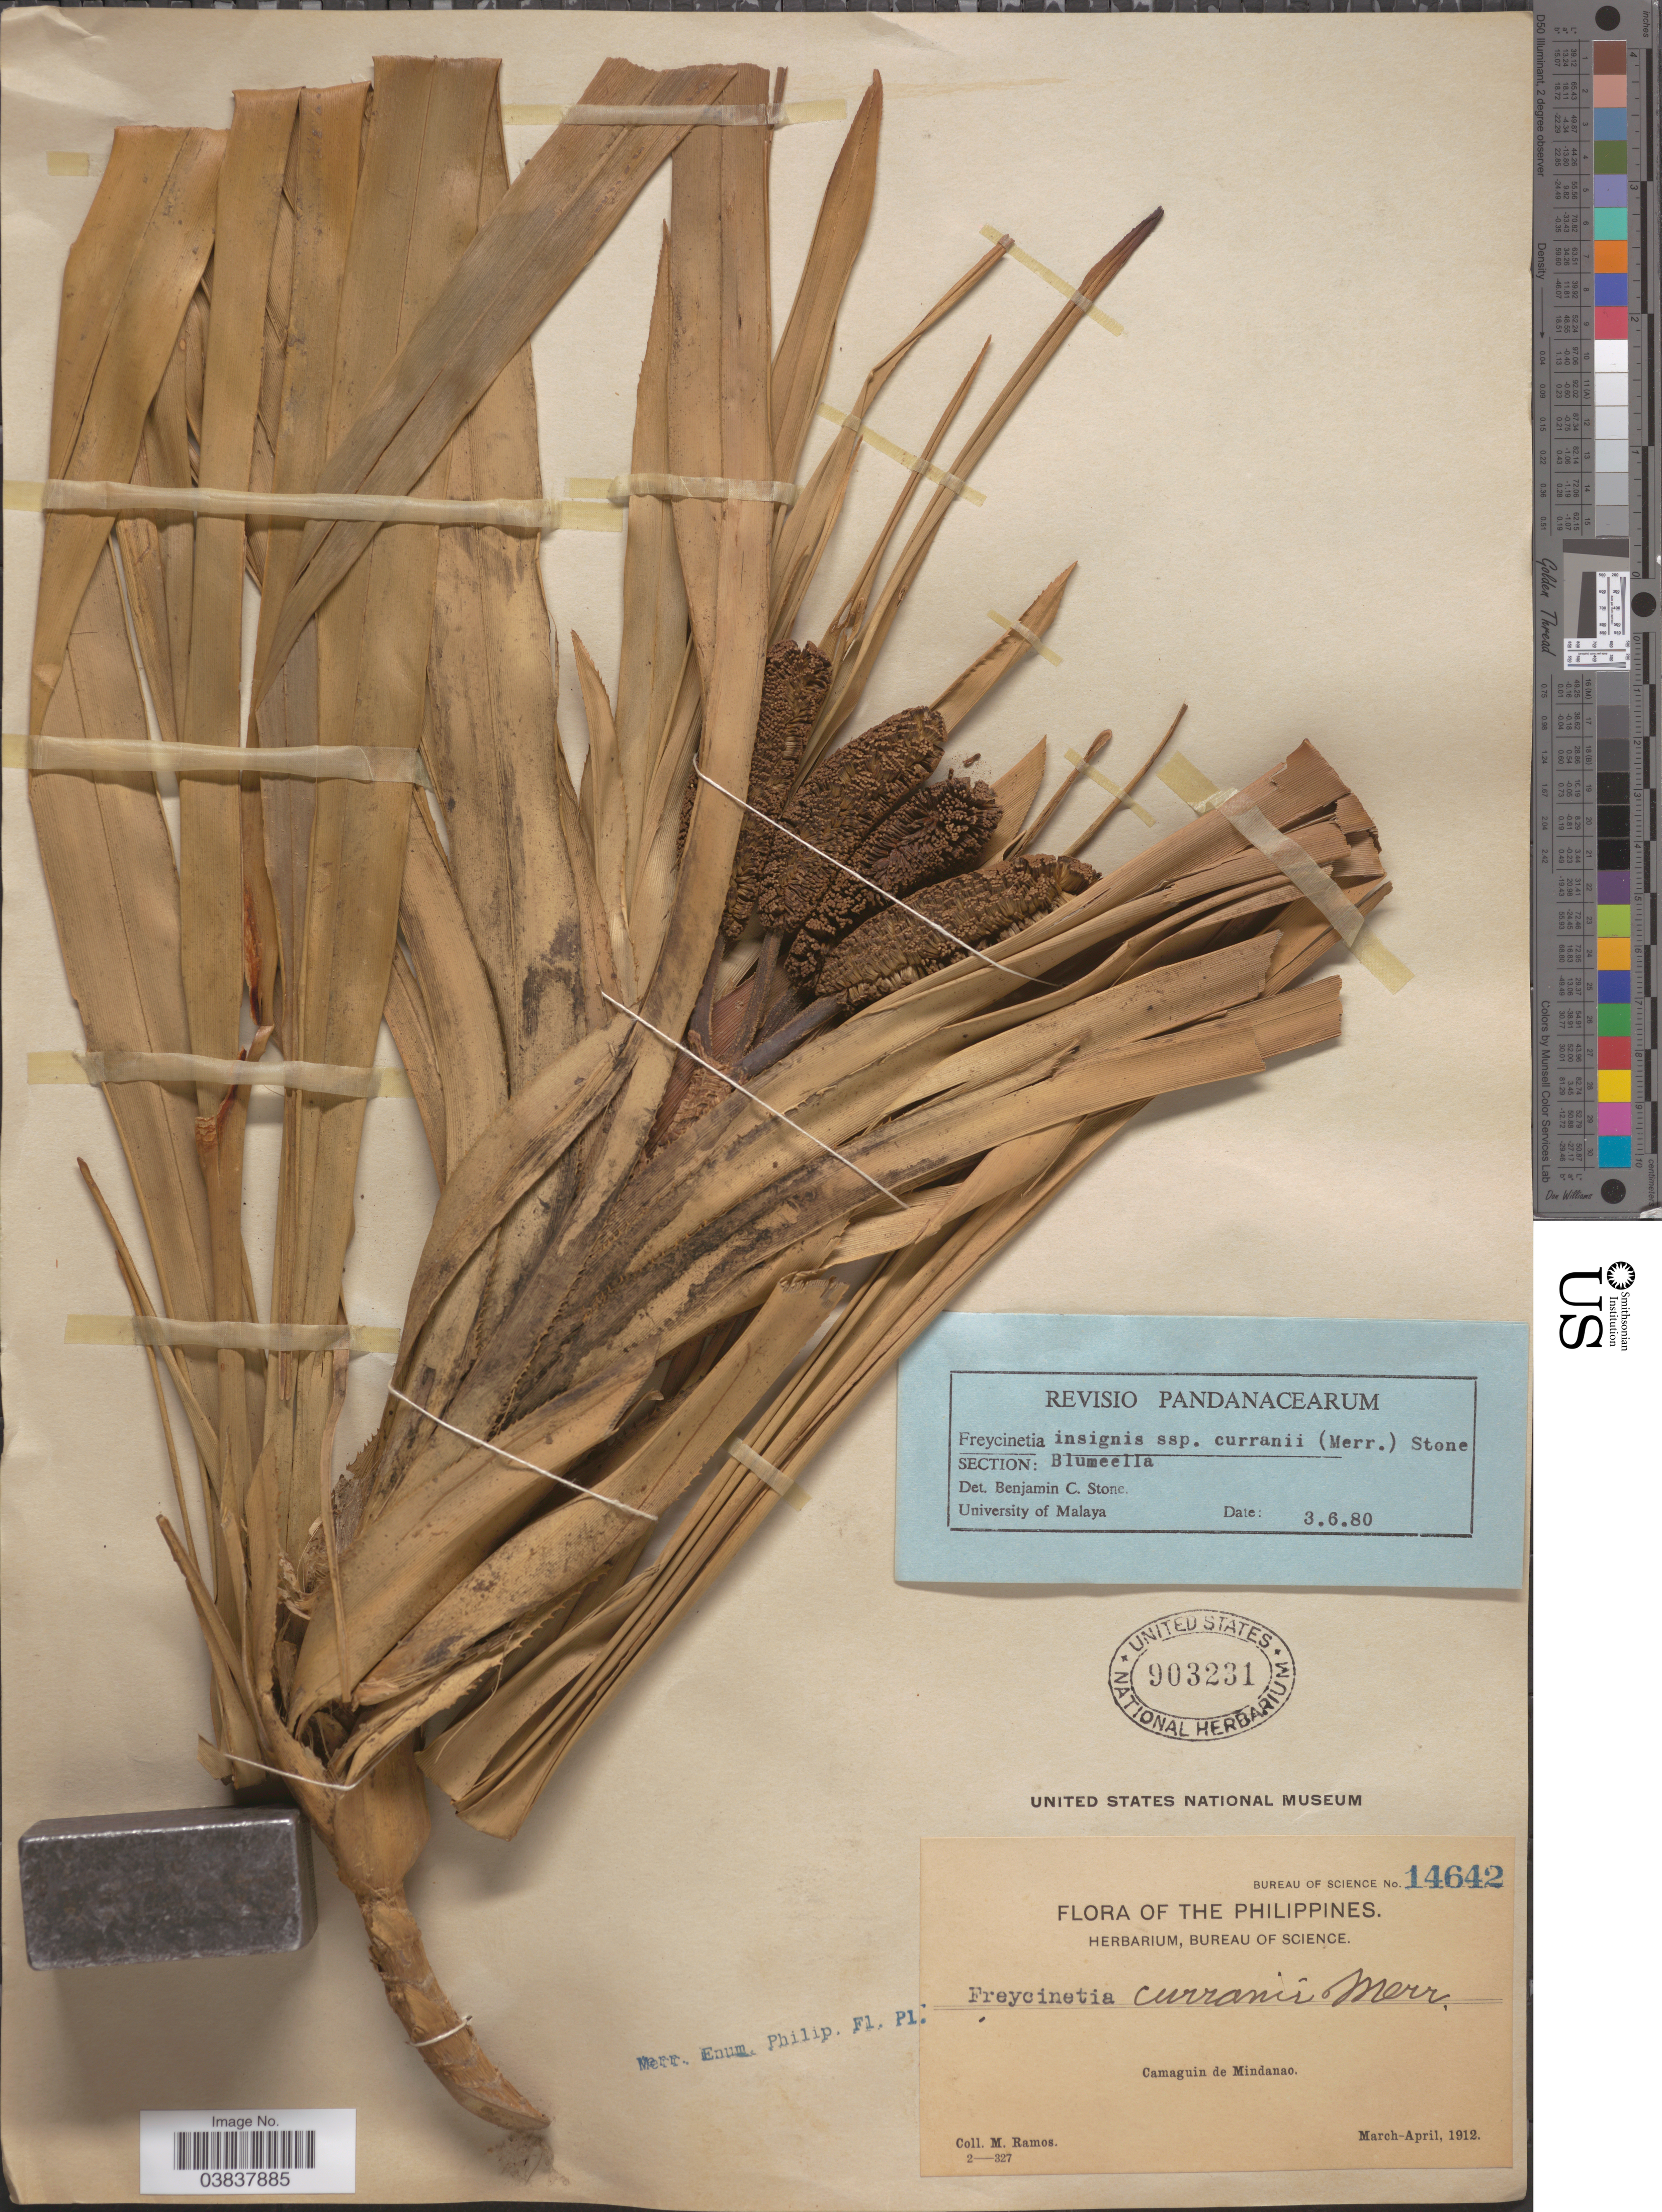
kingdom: Plantae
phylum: Tracheophyta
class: Liliopsida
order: Pandanales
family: Pandanaceae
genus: Freycinetia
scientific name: Freycinetia insignis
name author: Blume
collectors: M. Ramos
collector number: Bureau of Science 14642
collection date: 1912-03/1912-04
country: Philippines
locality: Camaguin de Mindanao.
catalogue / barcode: US 903231